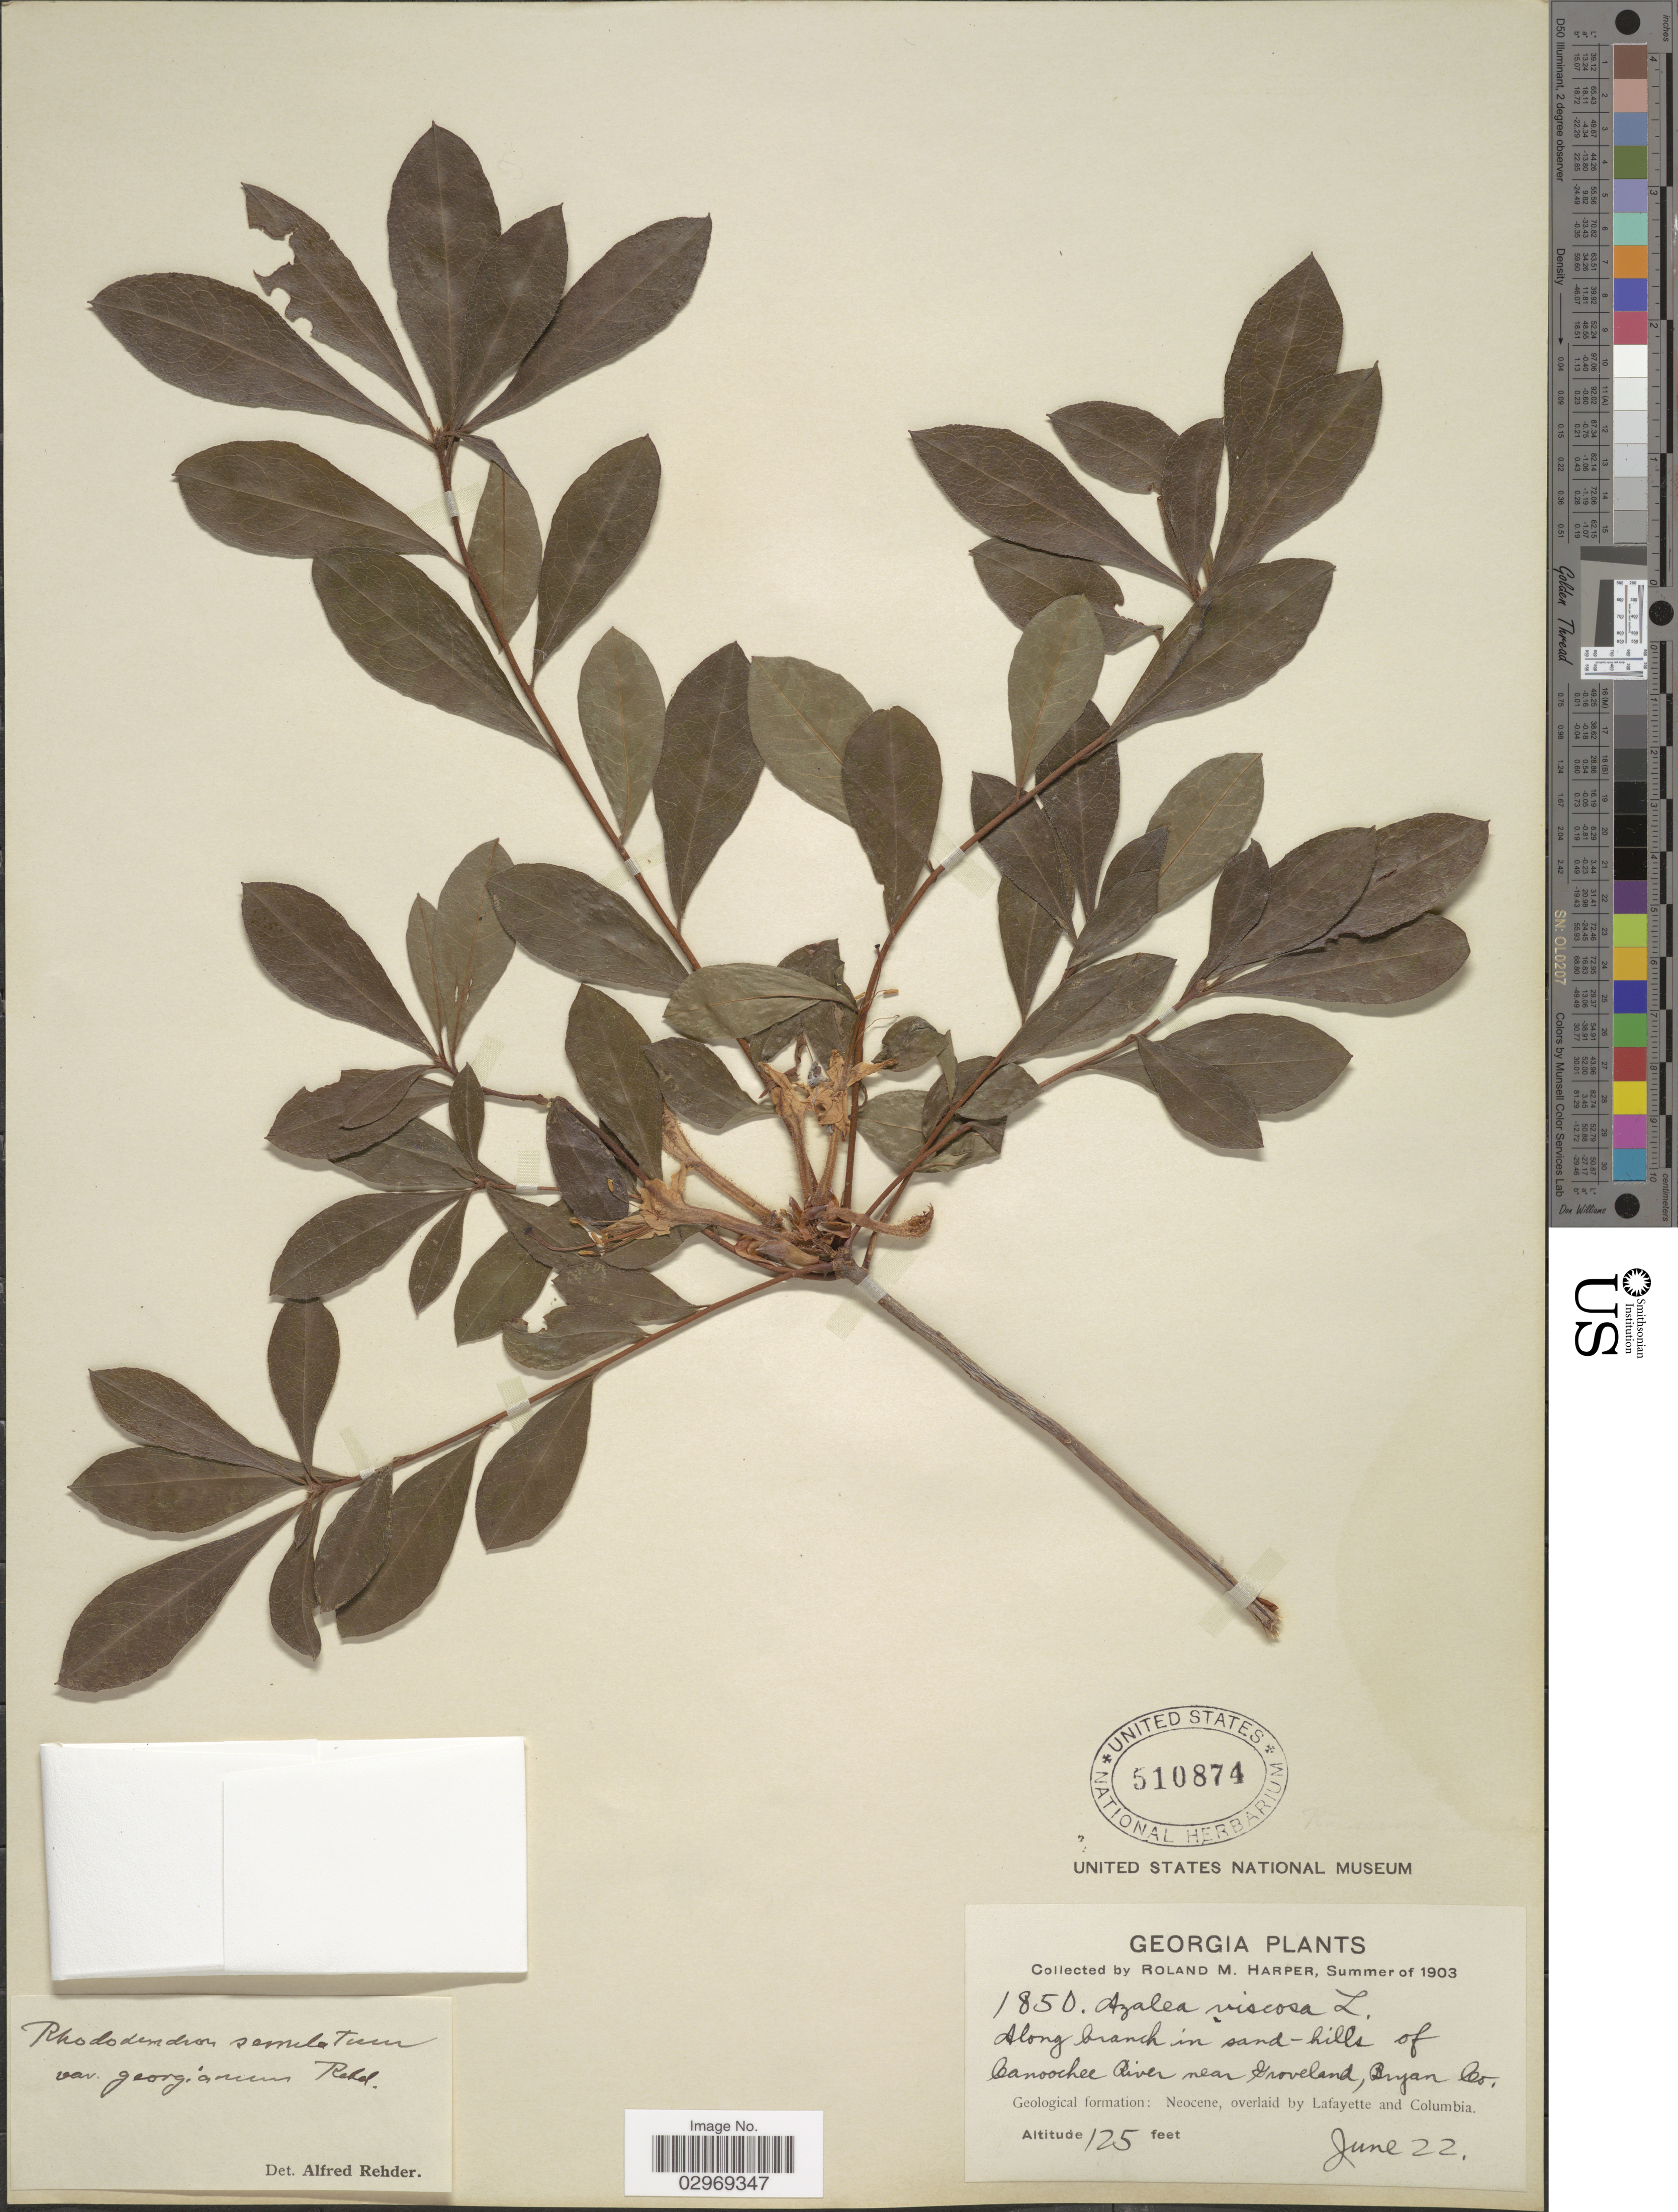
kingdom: Plantae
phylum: Tracheophyta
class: Magnoliopsida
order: Ericales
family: Ericaceae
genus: Rhododendron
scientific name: Rhododendron serrulatum var. georgianum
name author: Rehder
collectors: R. M. Harper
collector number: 1850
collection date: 1903-06-22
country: United States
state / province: Georgia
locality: Along branch in sand-hills of Canoochee River near Groveland, Bryan Co. Geological formation: Neocene, overlaid by Lafayette and Columbia.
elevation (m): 38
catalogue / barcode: US 510874